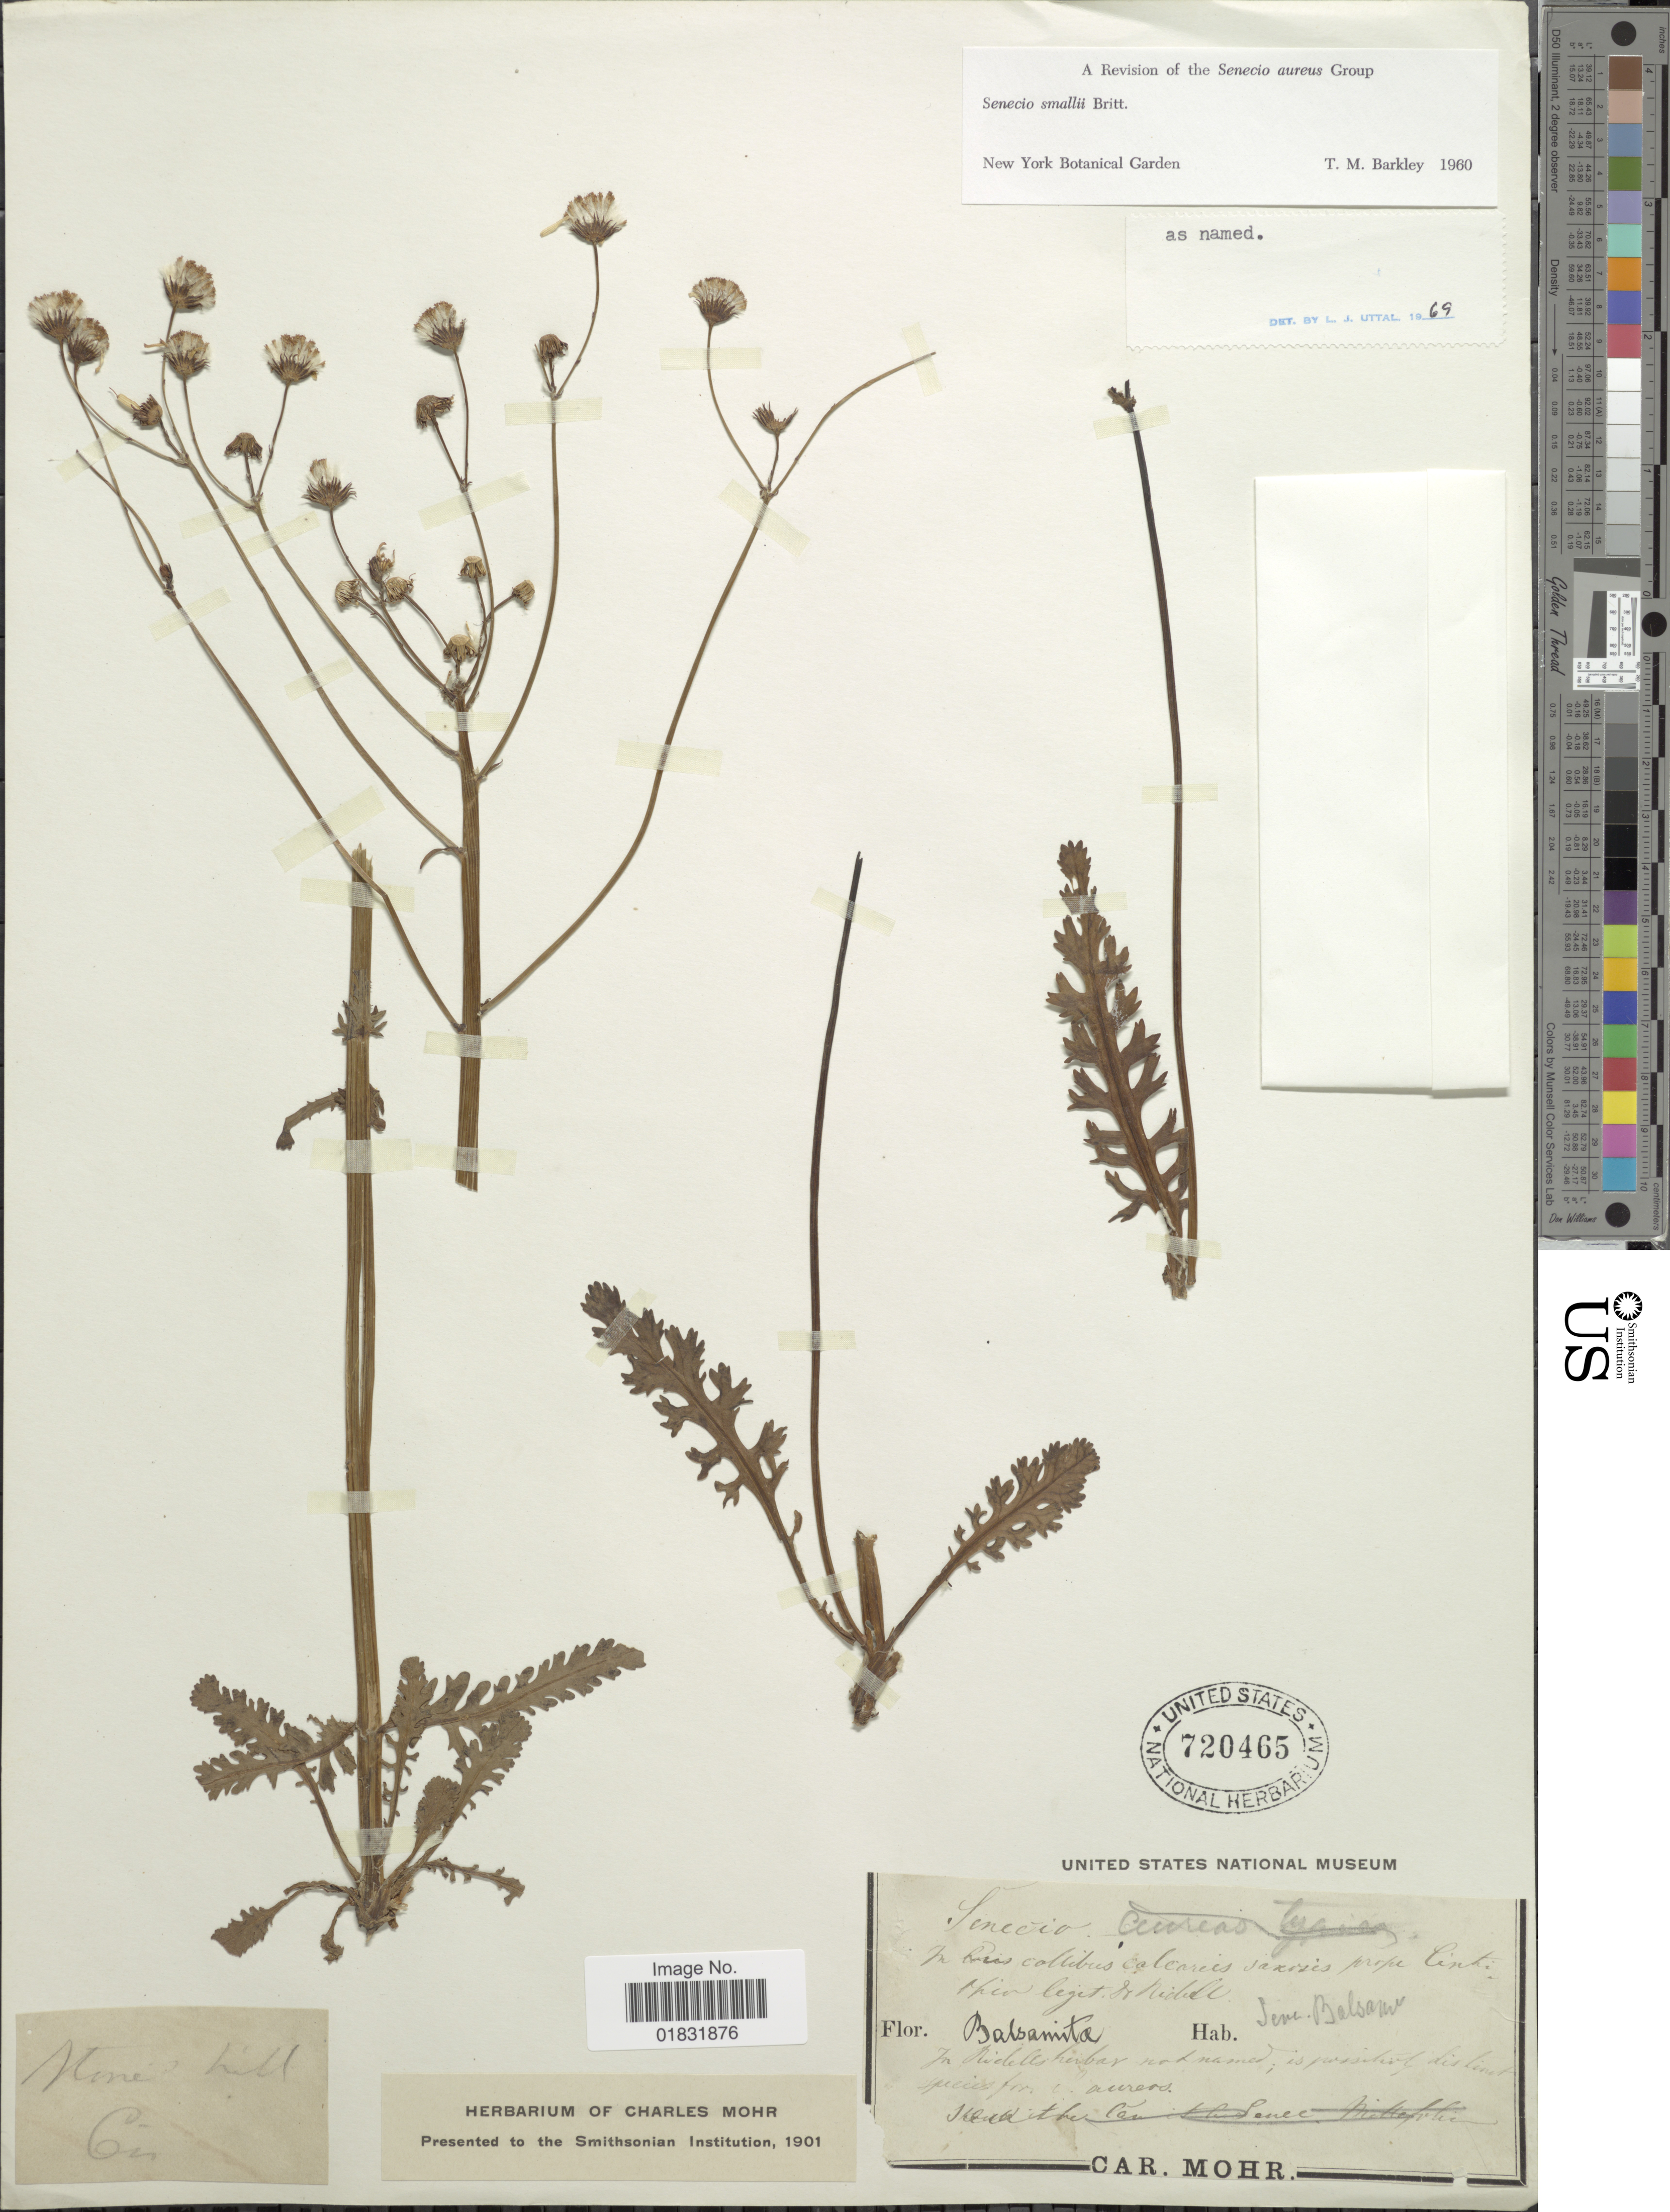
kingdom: Plantae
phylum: Tracheophyta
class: Magnoliopsida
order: Asterales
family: Asteraceae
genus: Packera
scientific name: Packera smallii Britton comb ined.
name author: Britton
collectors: C. T. Mohr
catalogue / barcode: US 720465